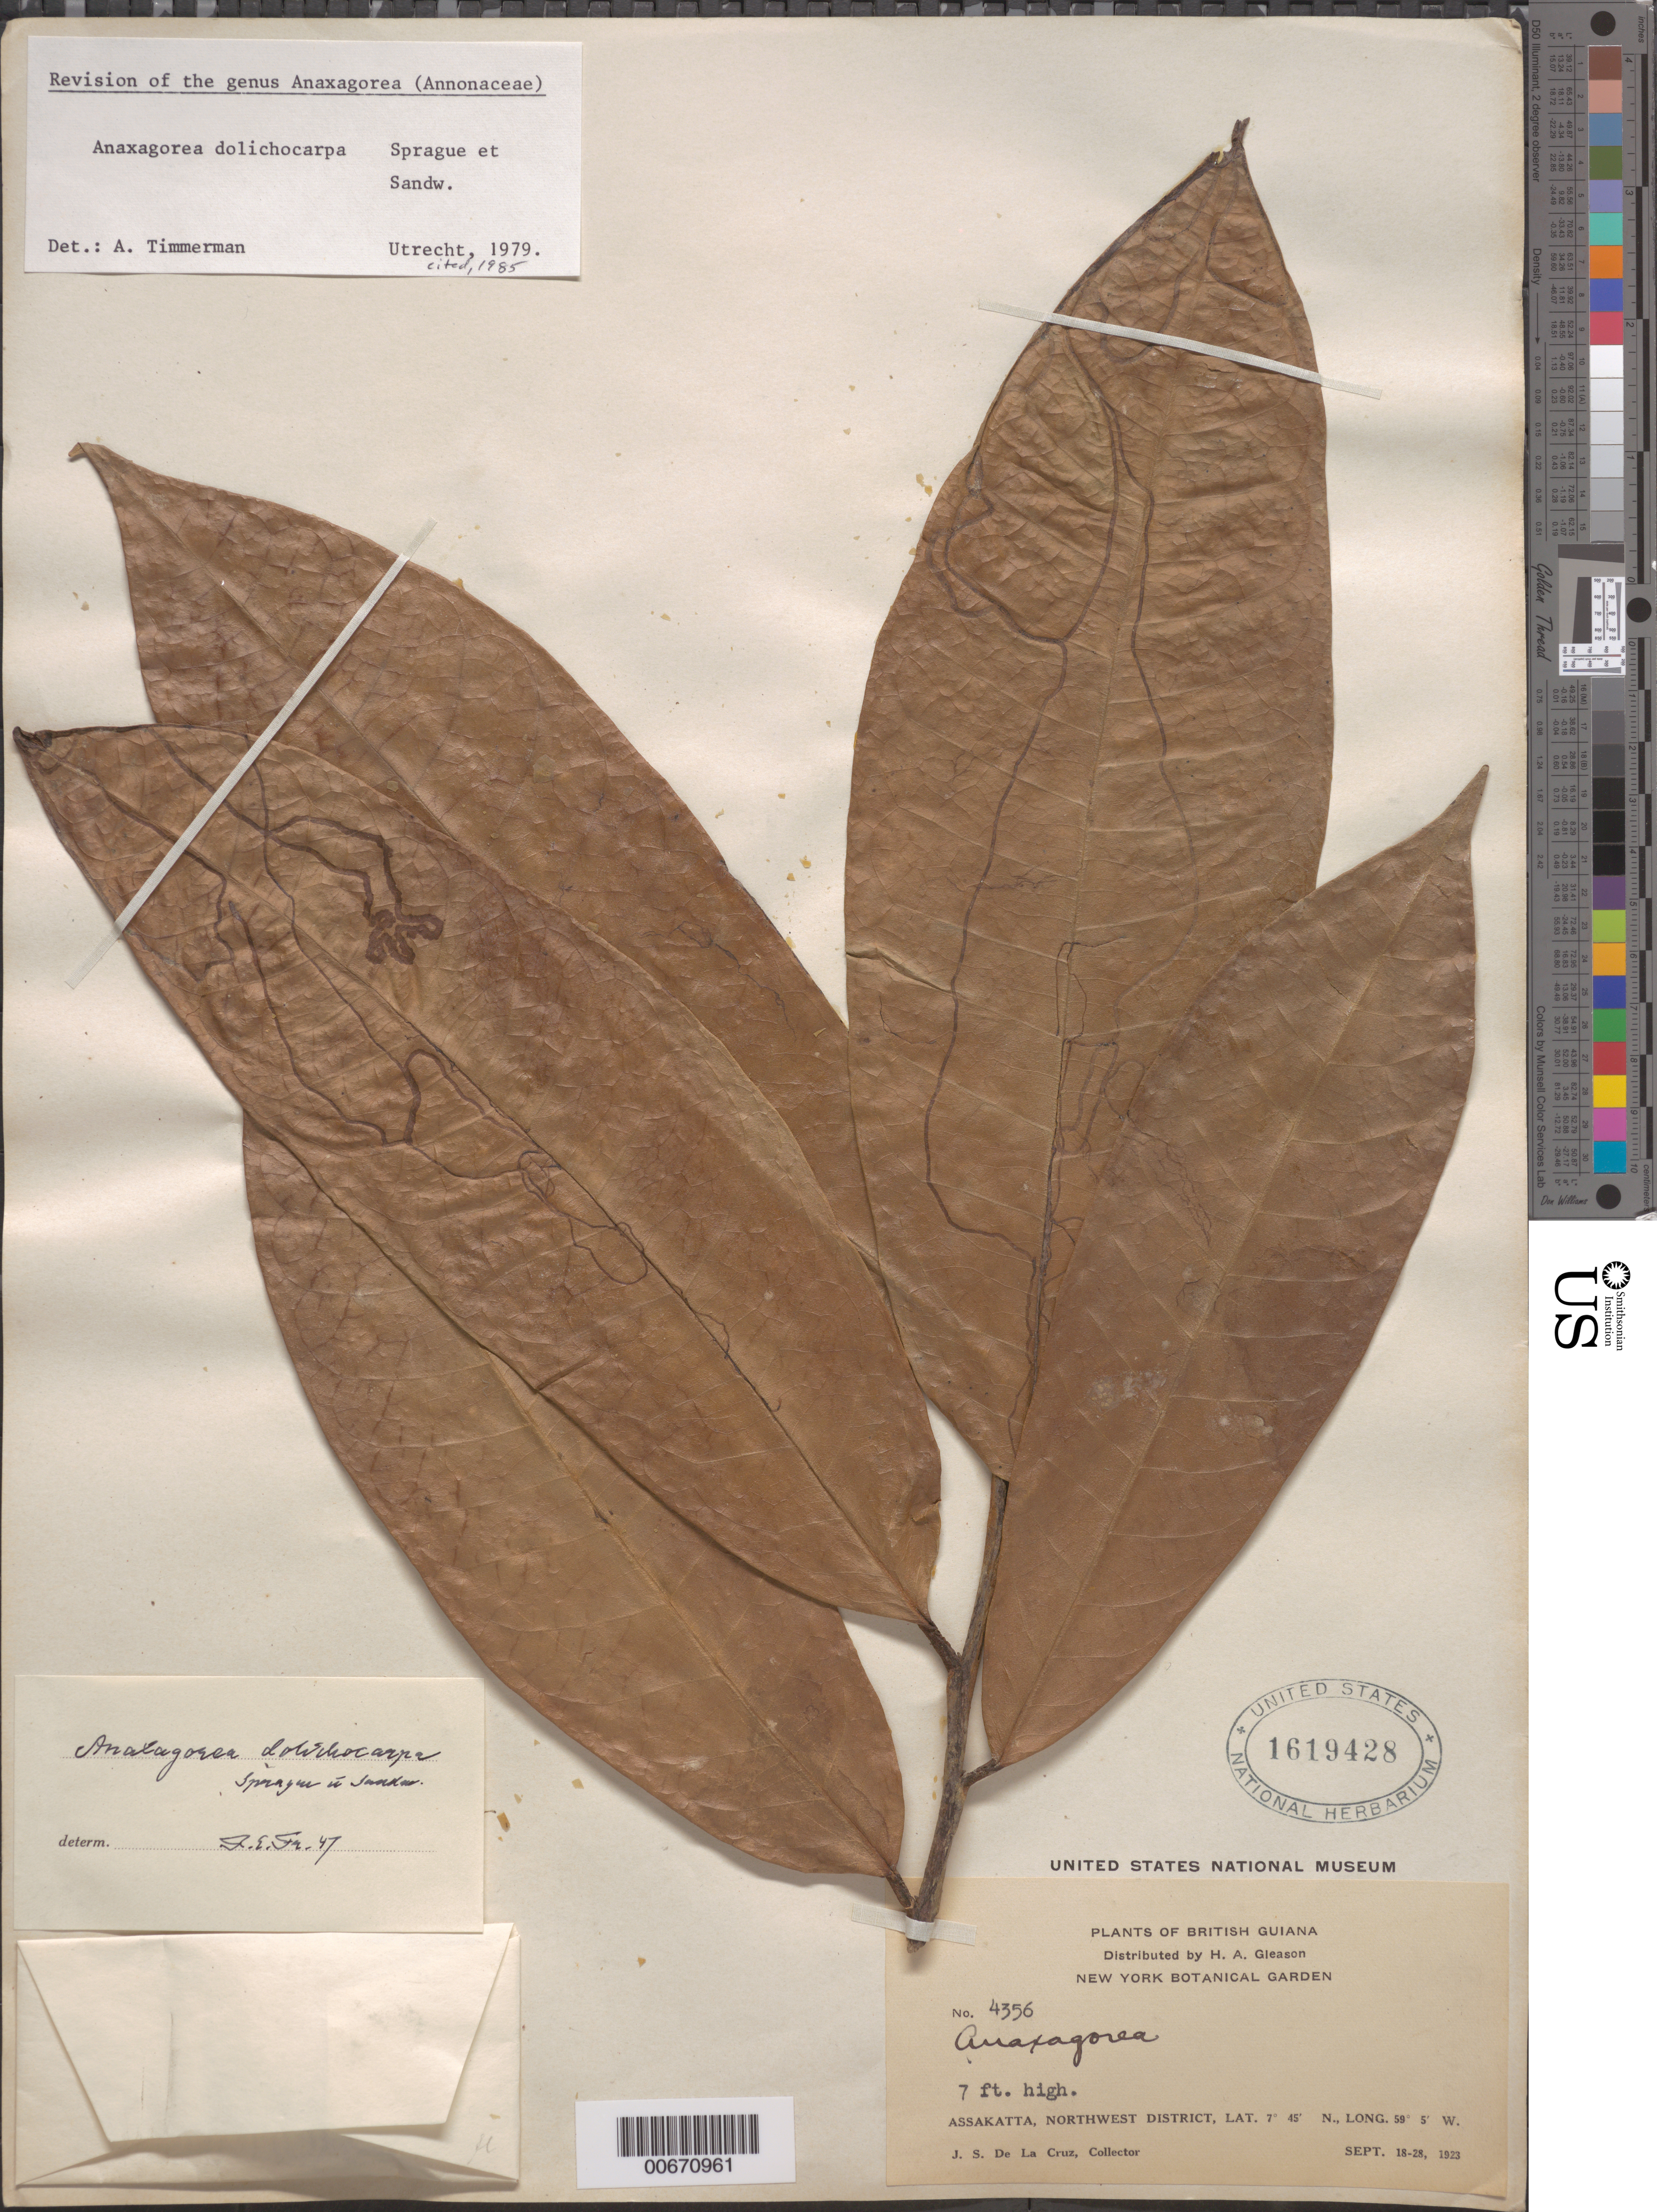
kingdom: Plantae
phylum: Tracheophyta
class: Magnoliopsida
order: Magnoliales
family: Annonaceae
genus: Anaxagorea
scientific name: Anaxagorea dolichocarpa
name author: Sprague & Sandwith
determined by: Timmerman, A.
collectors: J. S. de la Cruz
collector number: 4356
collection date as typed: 18-Sep-23 to 28-Sep-23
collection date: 1923-09-18/1923-09-28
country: Guyana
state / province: Barima-Waini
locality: Assakatta, NW District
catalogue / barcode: US 1619428